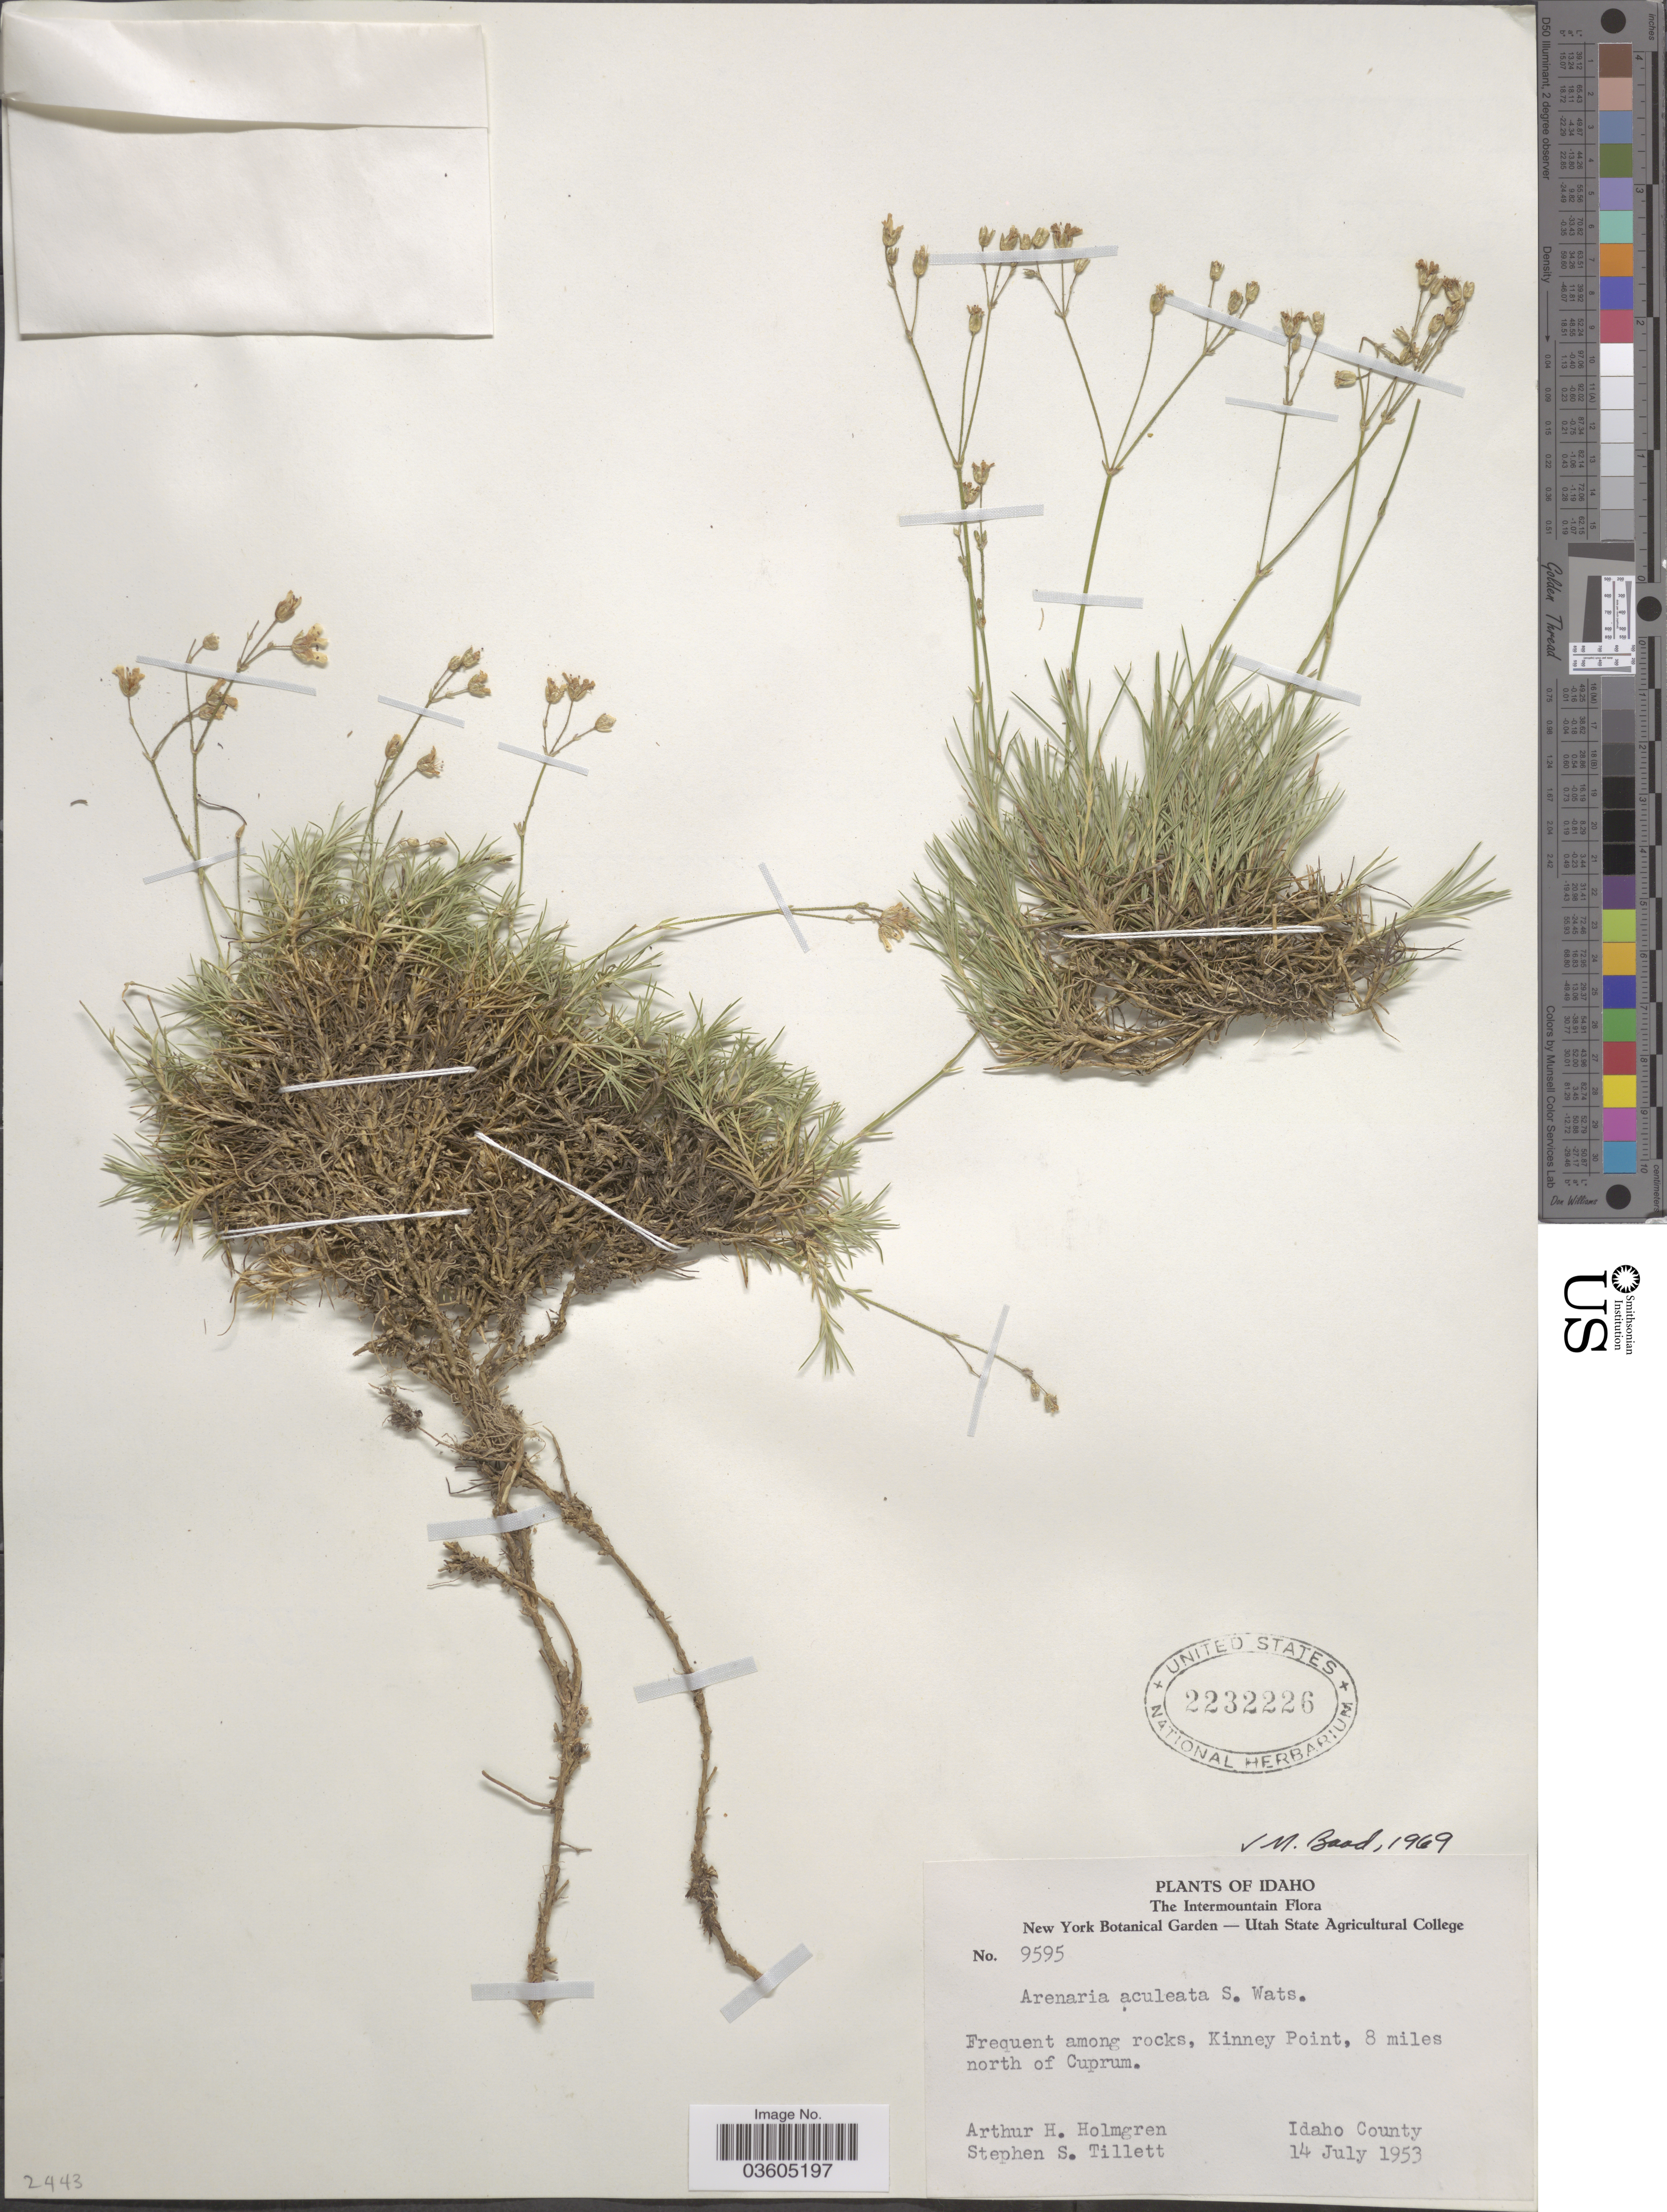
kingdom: Plantae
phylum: Tracheophyta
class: Magnoliopsida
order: Caryophyllales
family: Caryophyllaceae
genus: Eremogone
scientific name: Eremogone aculeata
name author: (S. Watson) Ikonn.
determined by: U.S. National Herbarium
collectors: A. H. Holmgren & S. S. Tillett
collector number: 9595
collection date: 1953-07-14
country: United States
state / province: Idaho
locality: The Intermountain. Kinney Point, 8 miles north of Cuprum. Idaho County.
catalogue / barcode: US 2232226